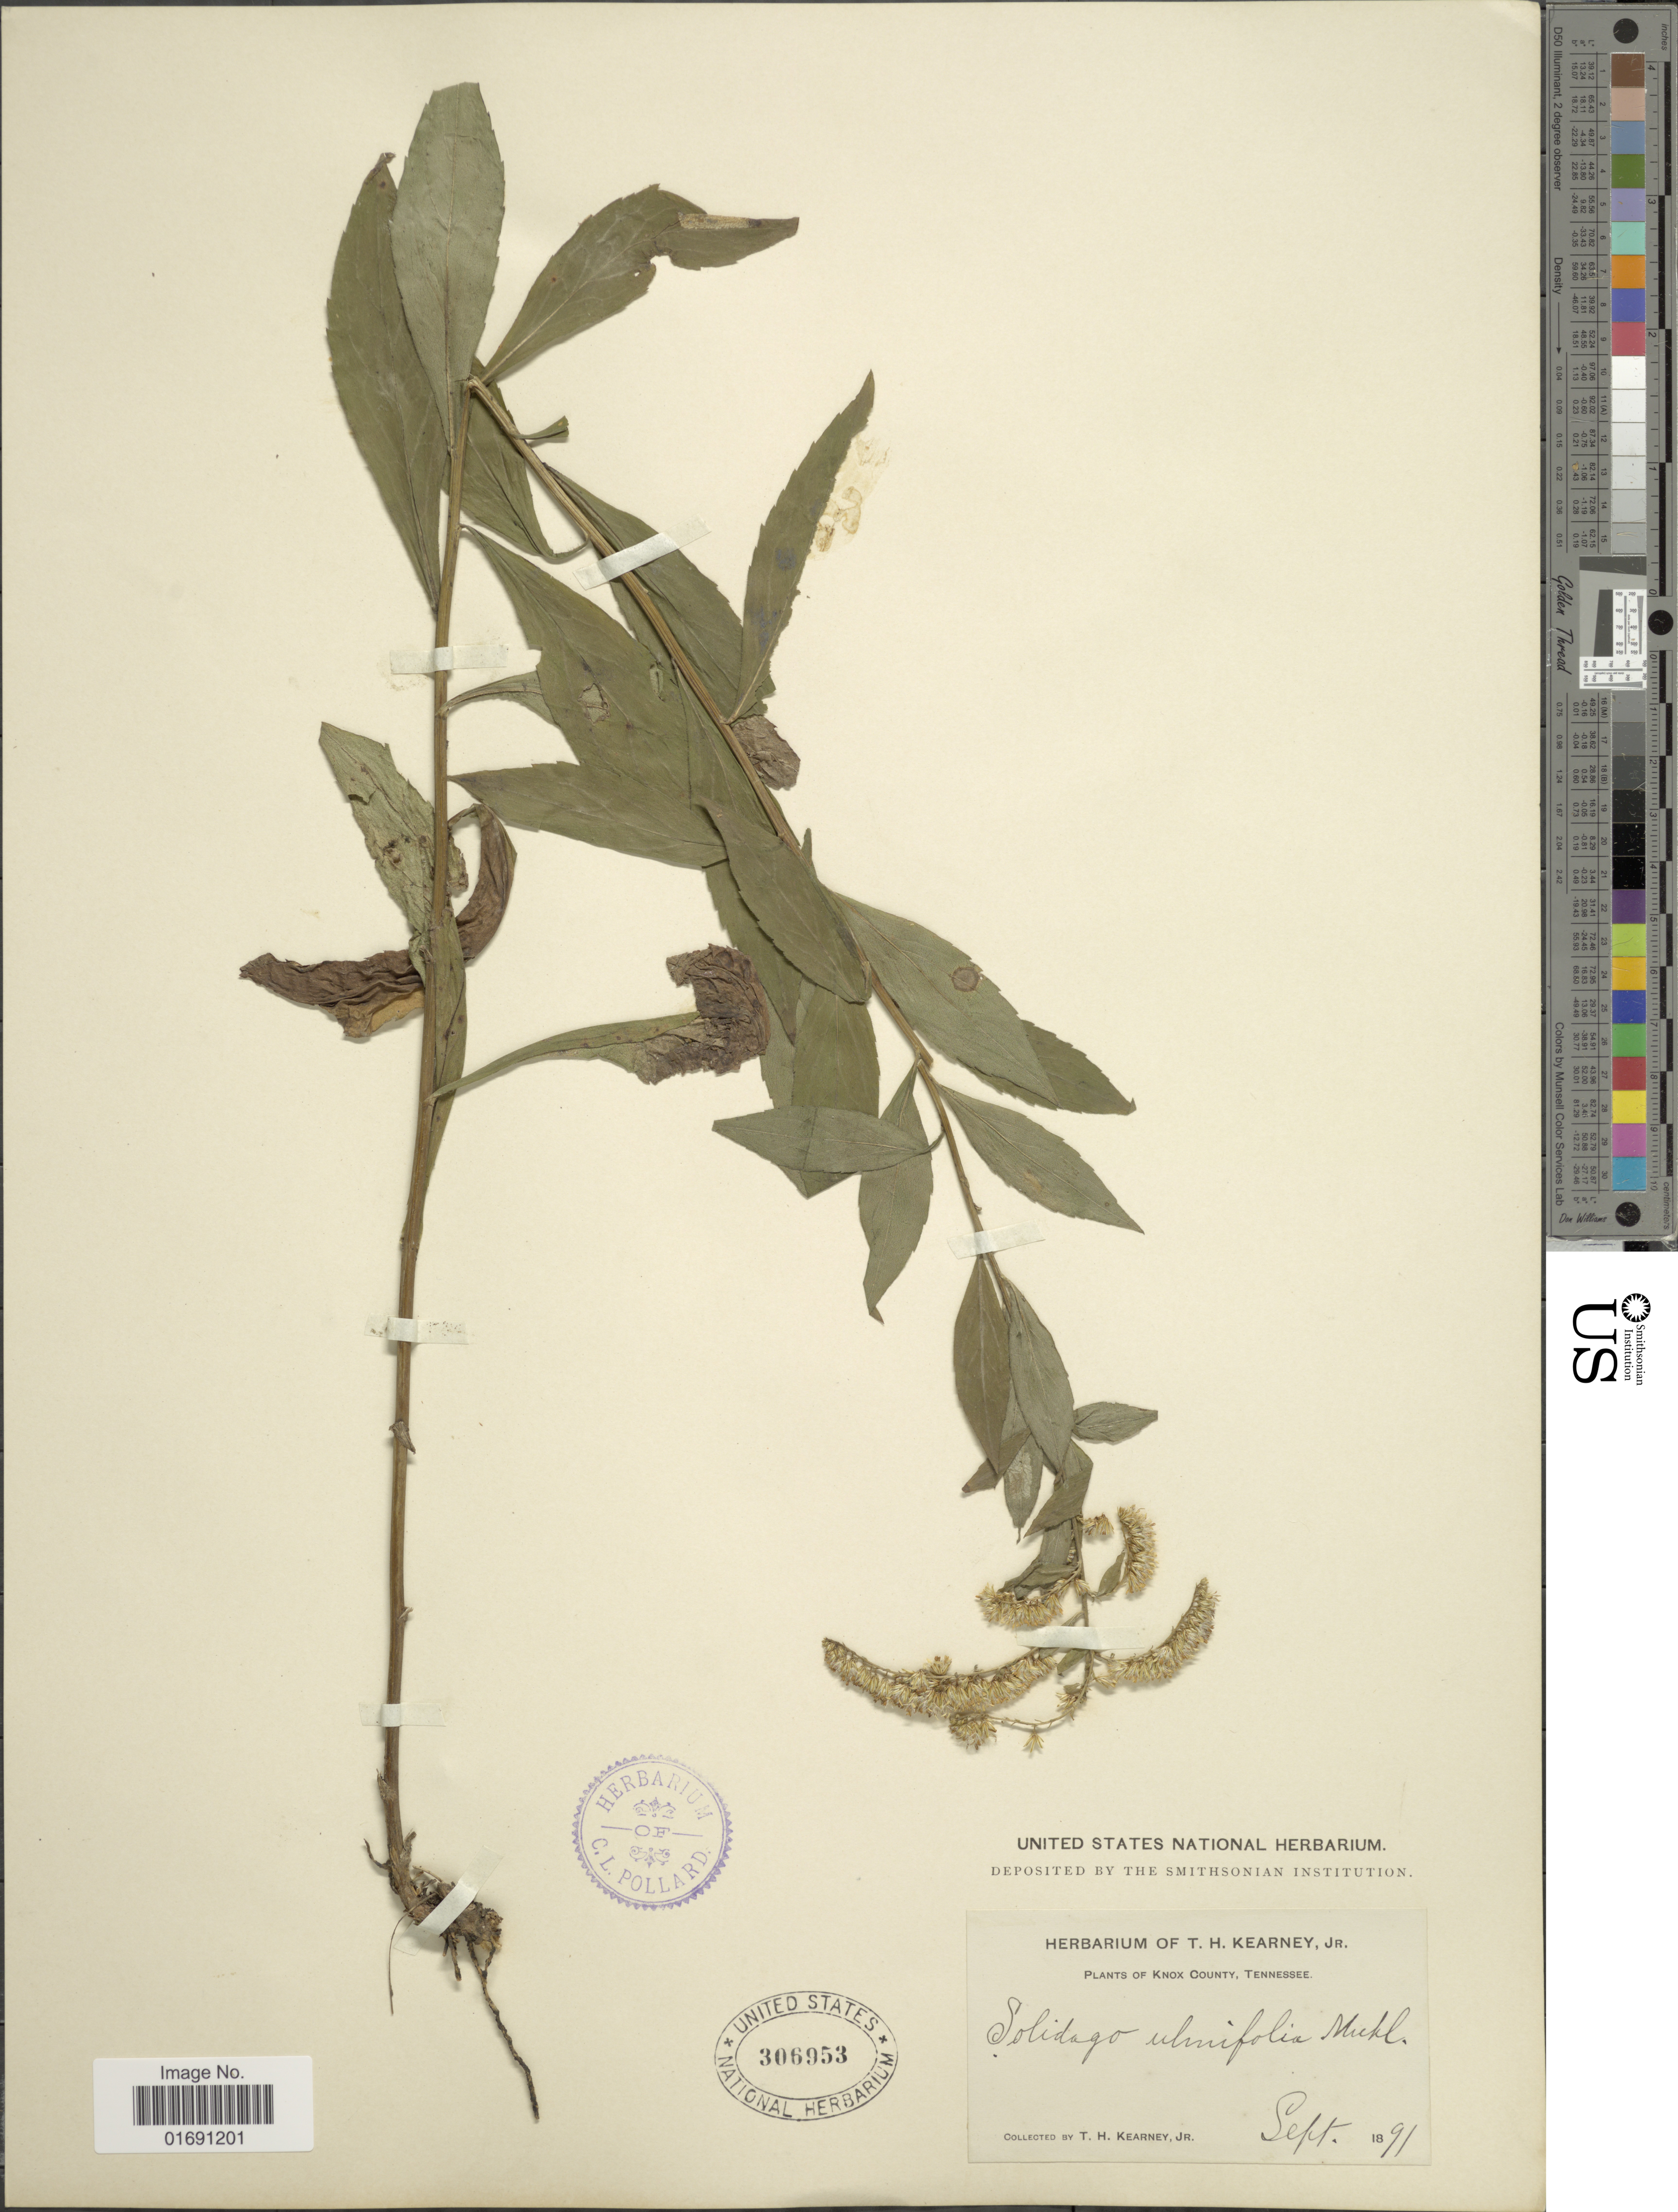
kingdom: Plantae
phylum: Tracheophyta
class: Magnoliopsida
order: Asterales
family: Asteraceae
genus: Solidago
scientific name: Solidago ulmifolia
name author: Muhl. ex Willd.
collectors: T. H. Kearney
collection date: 1891-09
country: United States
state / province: Tennessee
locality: Knox County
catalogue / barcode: US 306953